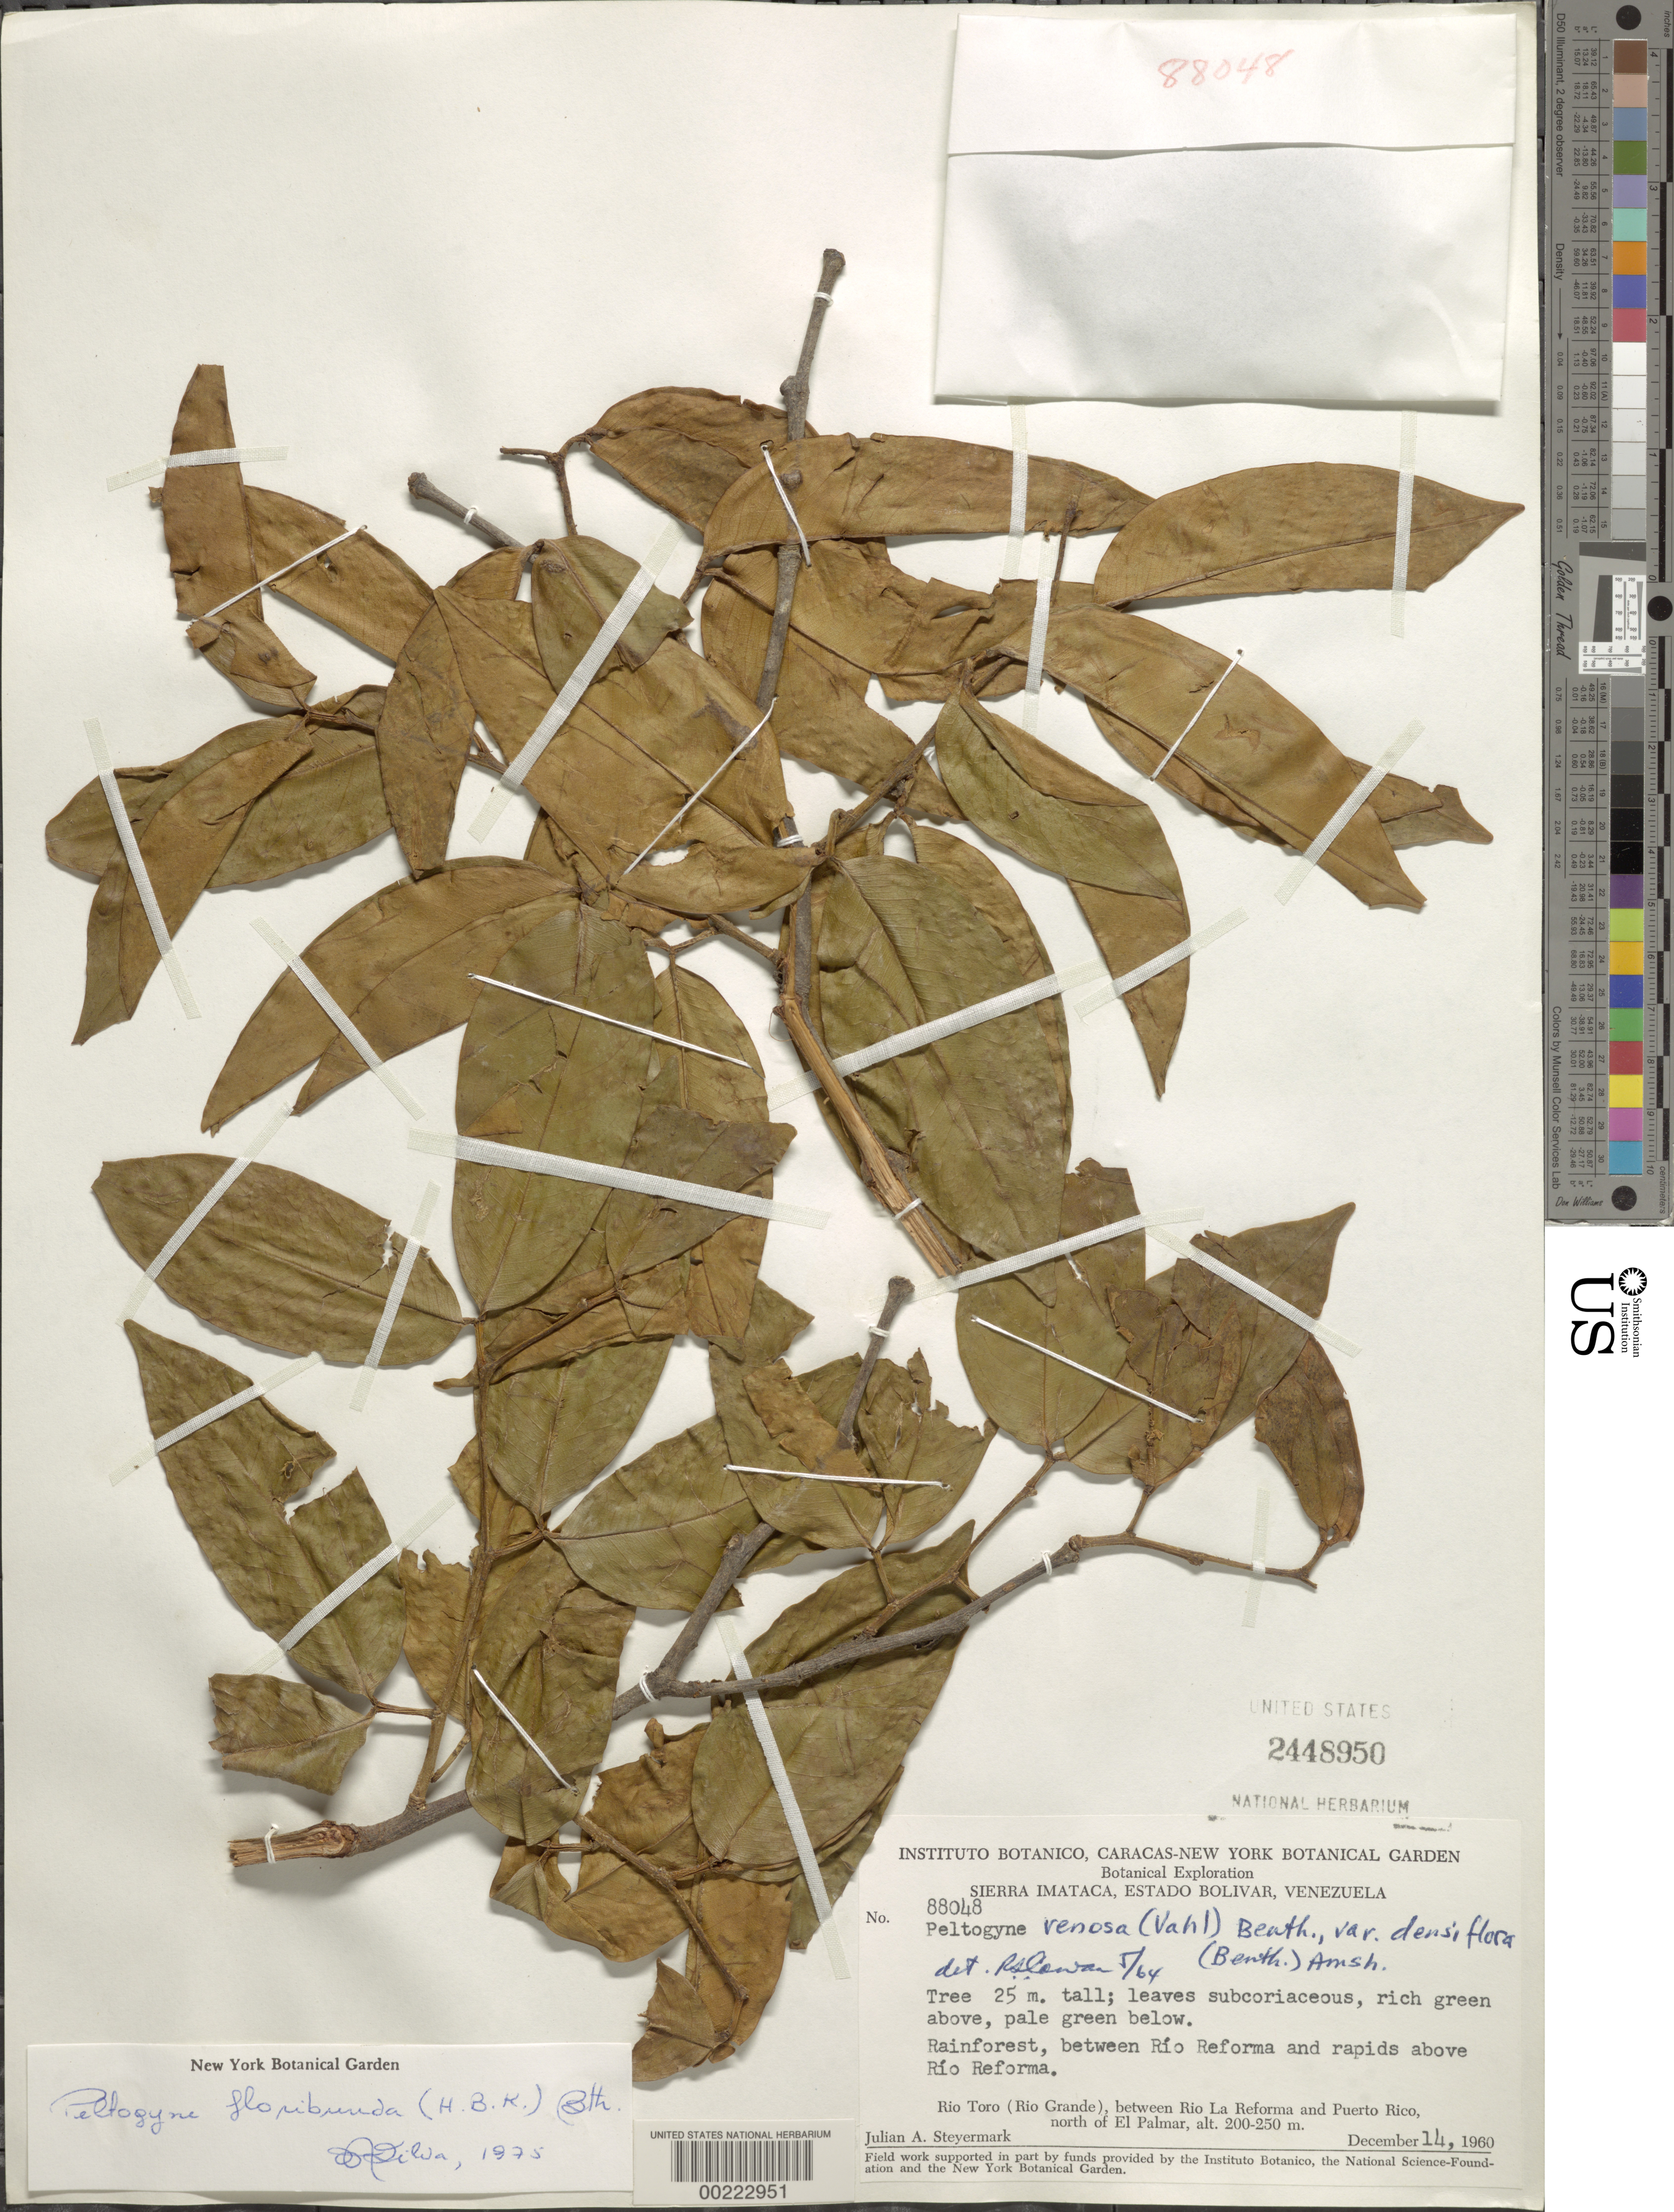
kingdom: Plantae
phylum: Tracheophyta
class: Magnoliopsida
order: Fabales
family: Fabaceae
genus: Peltogyne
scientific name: Peltogyne floribunda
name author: (Kunth) Pittier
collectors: J. Steyermark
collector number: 88048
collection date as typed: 14 Dec 1960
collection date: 1960-12-14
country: Venezuela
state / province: Bolivar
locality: Between rio reforma and rapids above rio reforma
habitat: Rain forest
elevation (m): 200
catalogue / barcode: US 2448950